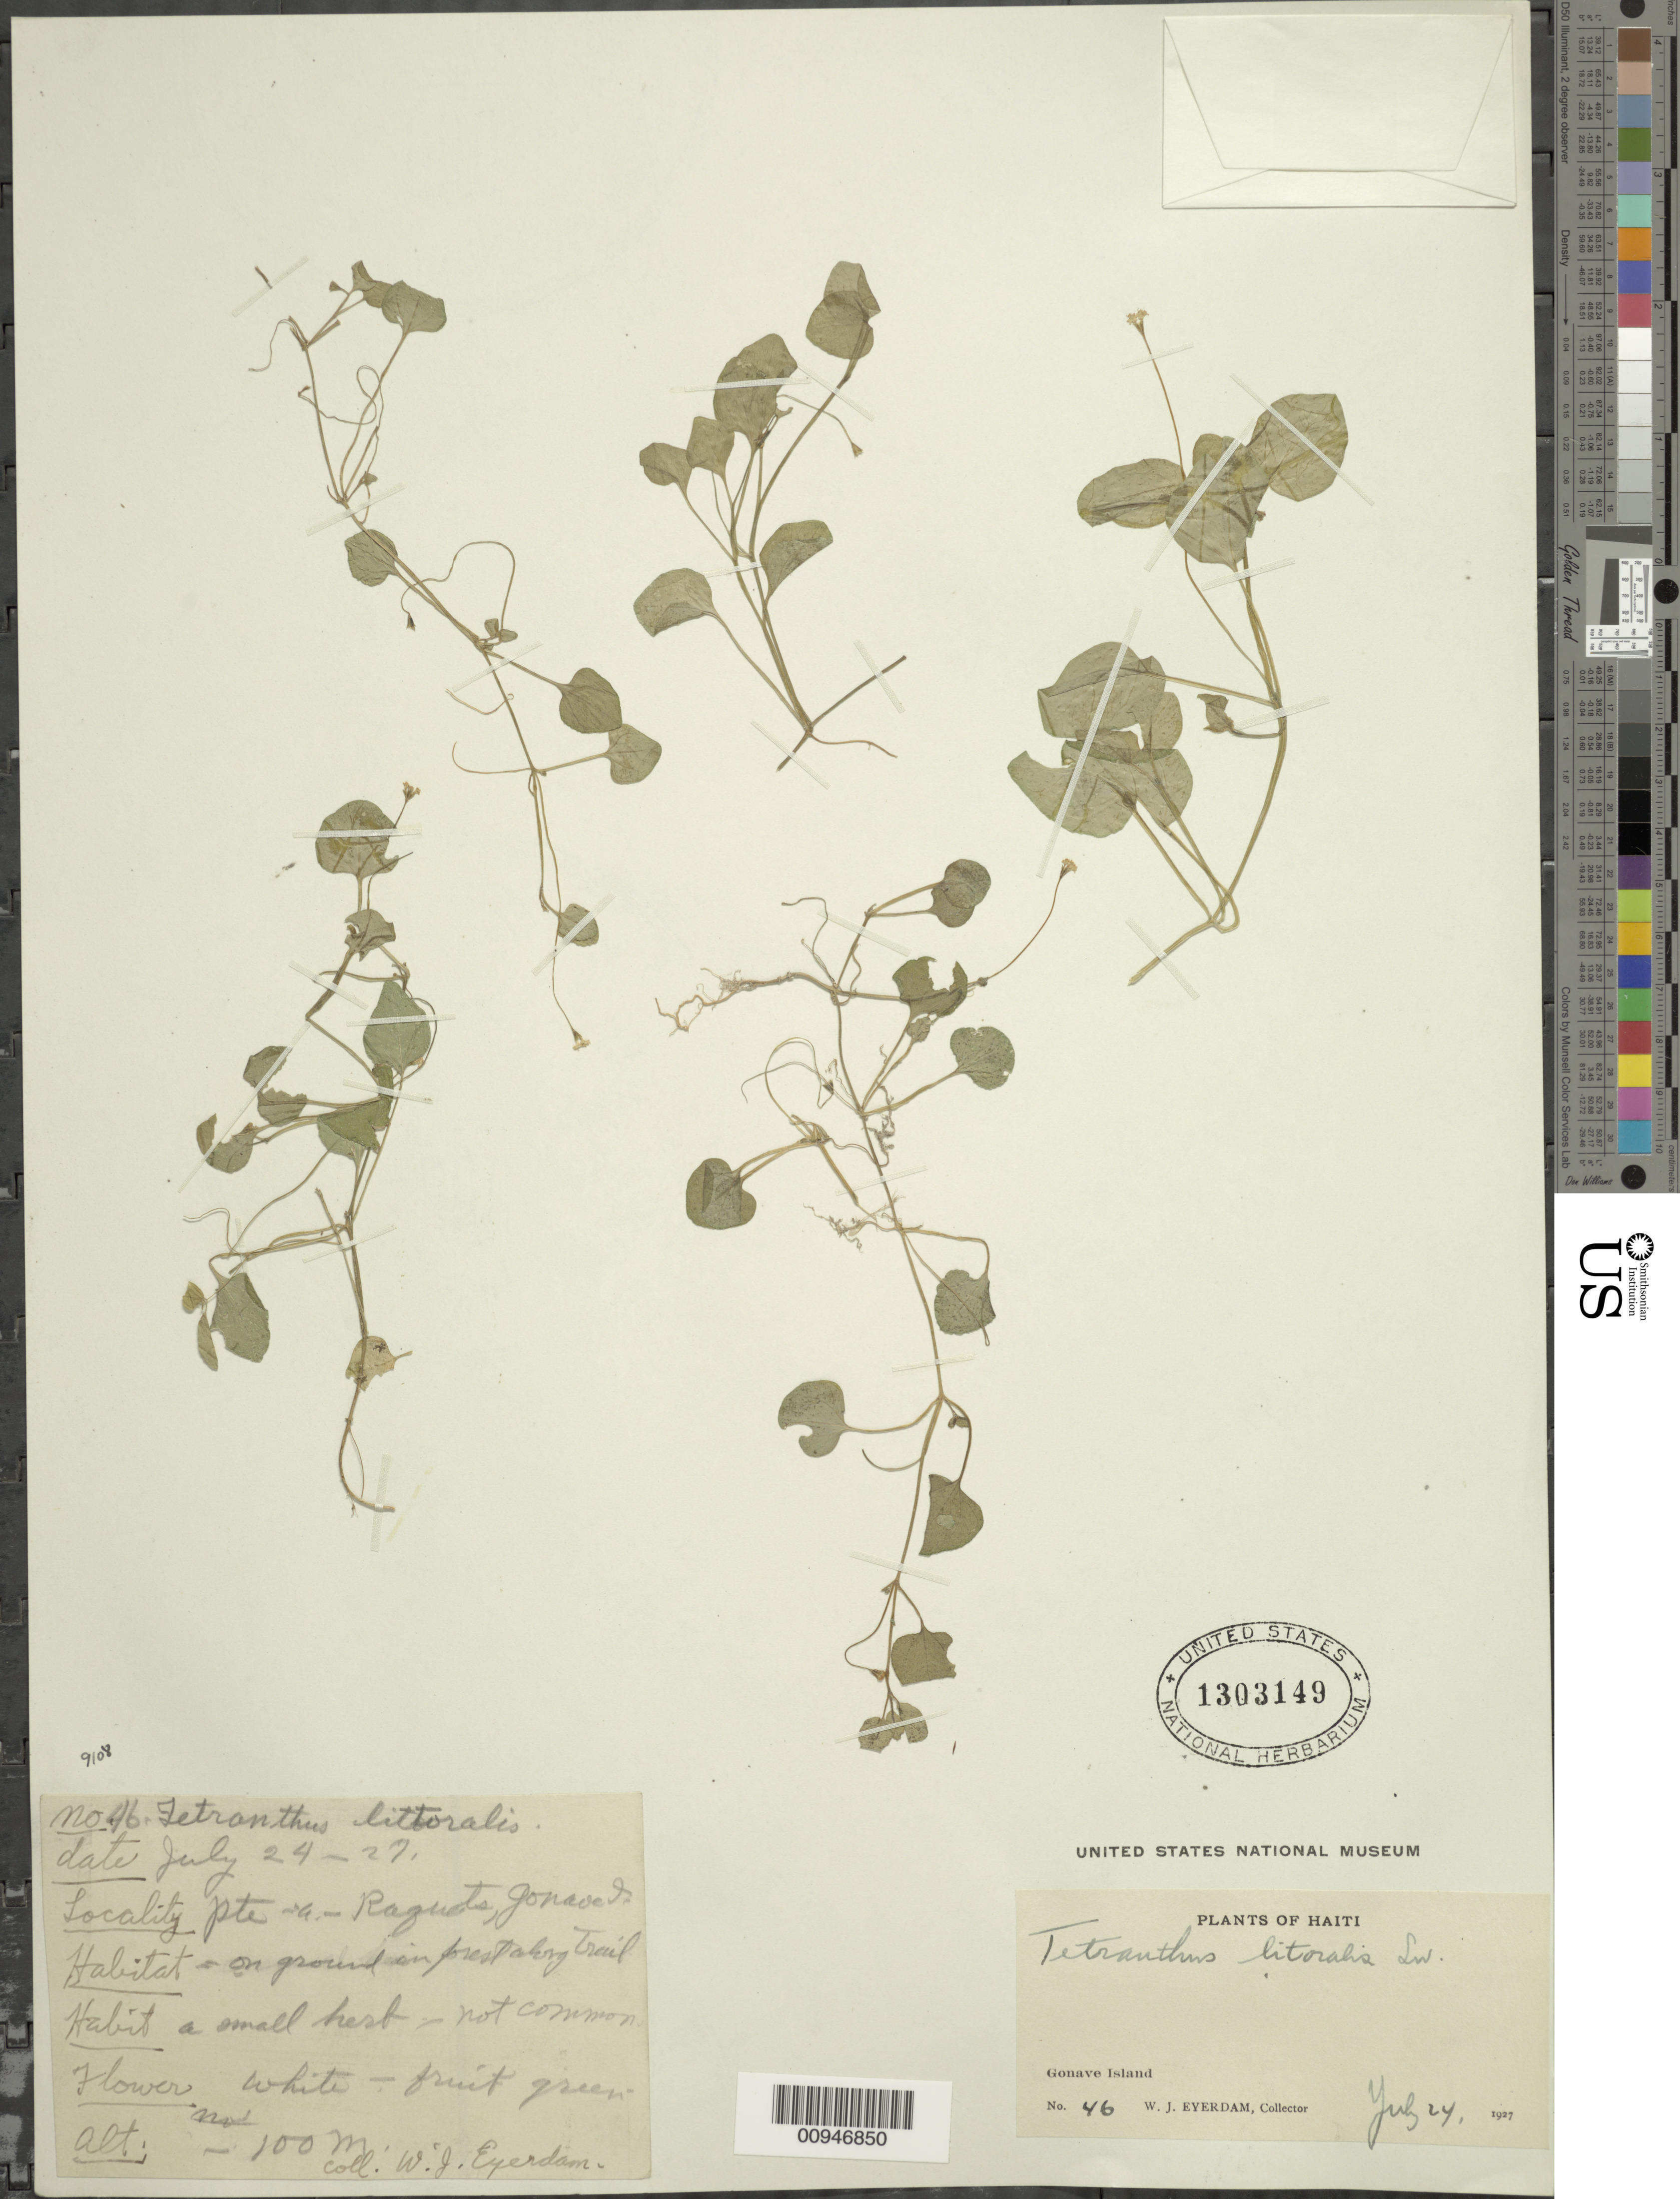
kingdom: Plantae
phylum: Tracheophyta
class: Magnoliopsida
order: Asterales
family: Asteraceae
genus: Tetranthus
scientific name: Tetranthus littoralis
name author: Sw.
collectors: W. Everdam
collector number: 46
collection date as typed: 24 Jul 1927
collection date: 1927-07-24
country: Haiti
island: Hispaniola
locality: Pte-a-Raquets, Gonave Island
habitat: On ground in forest along trail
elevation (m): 100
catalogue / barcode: US 1303149